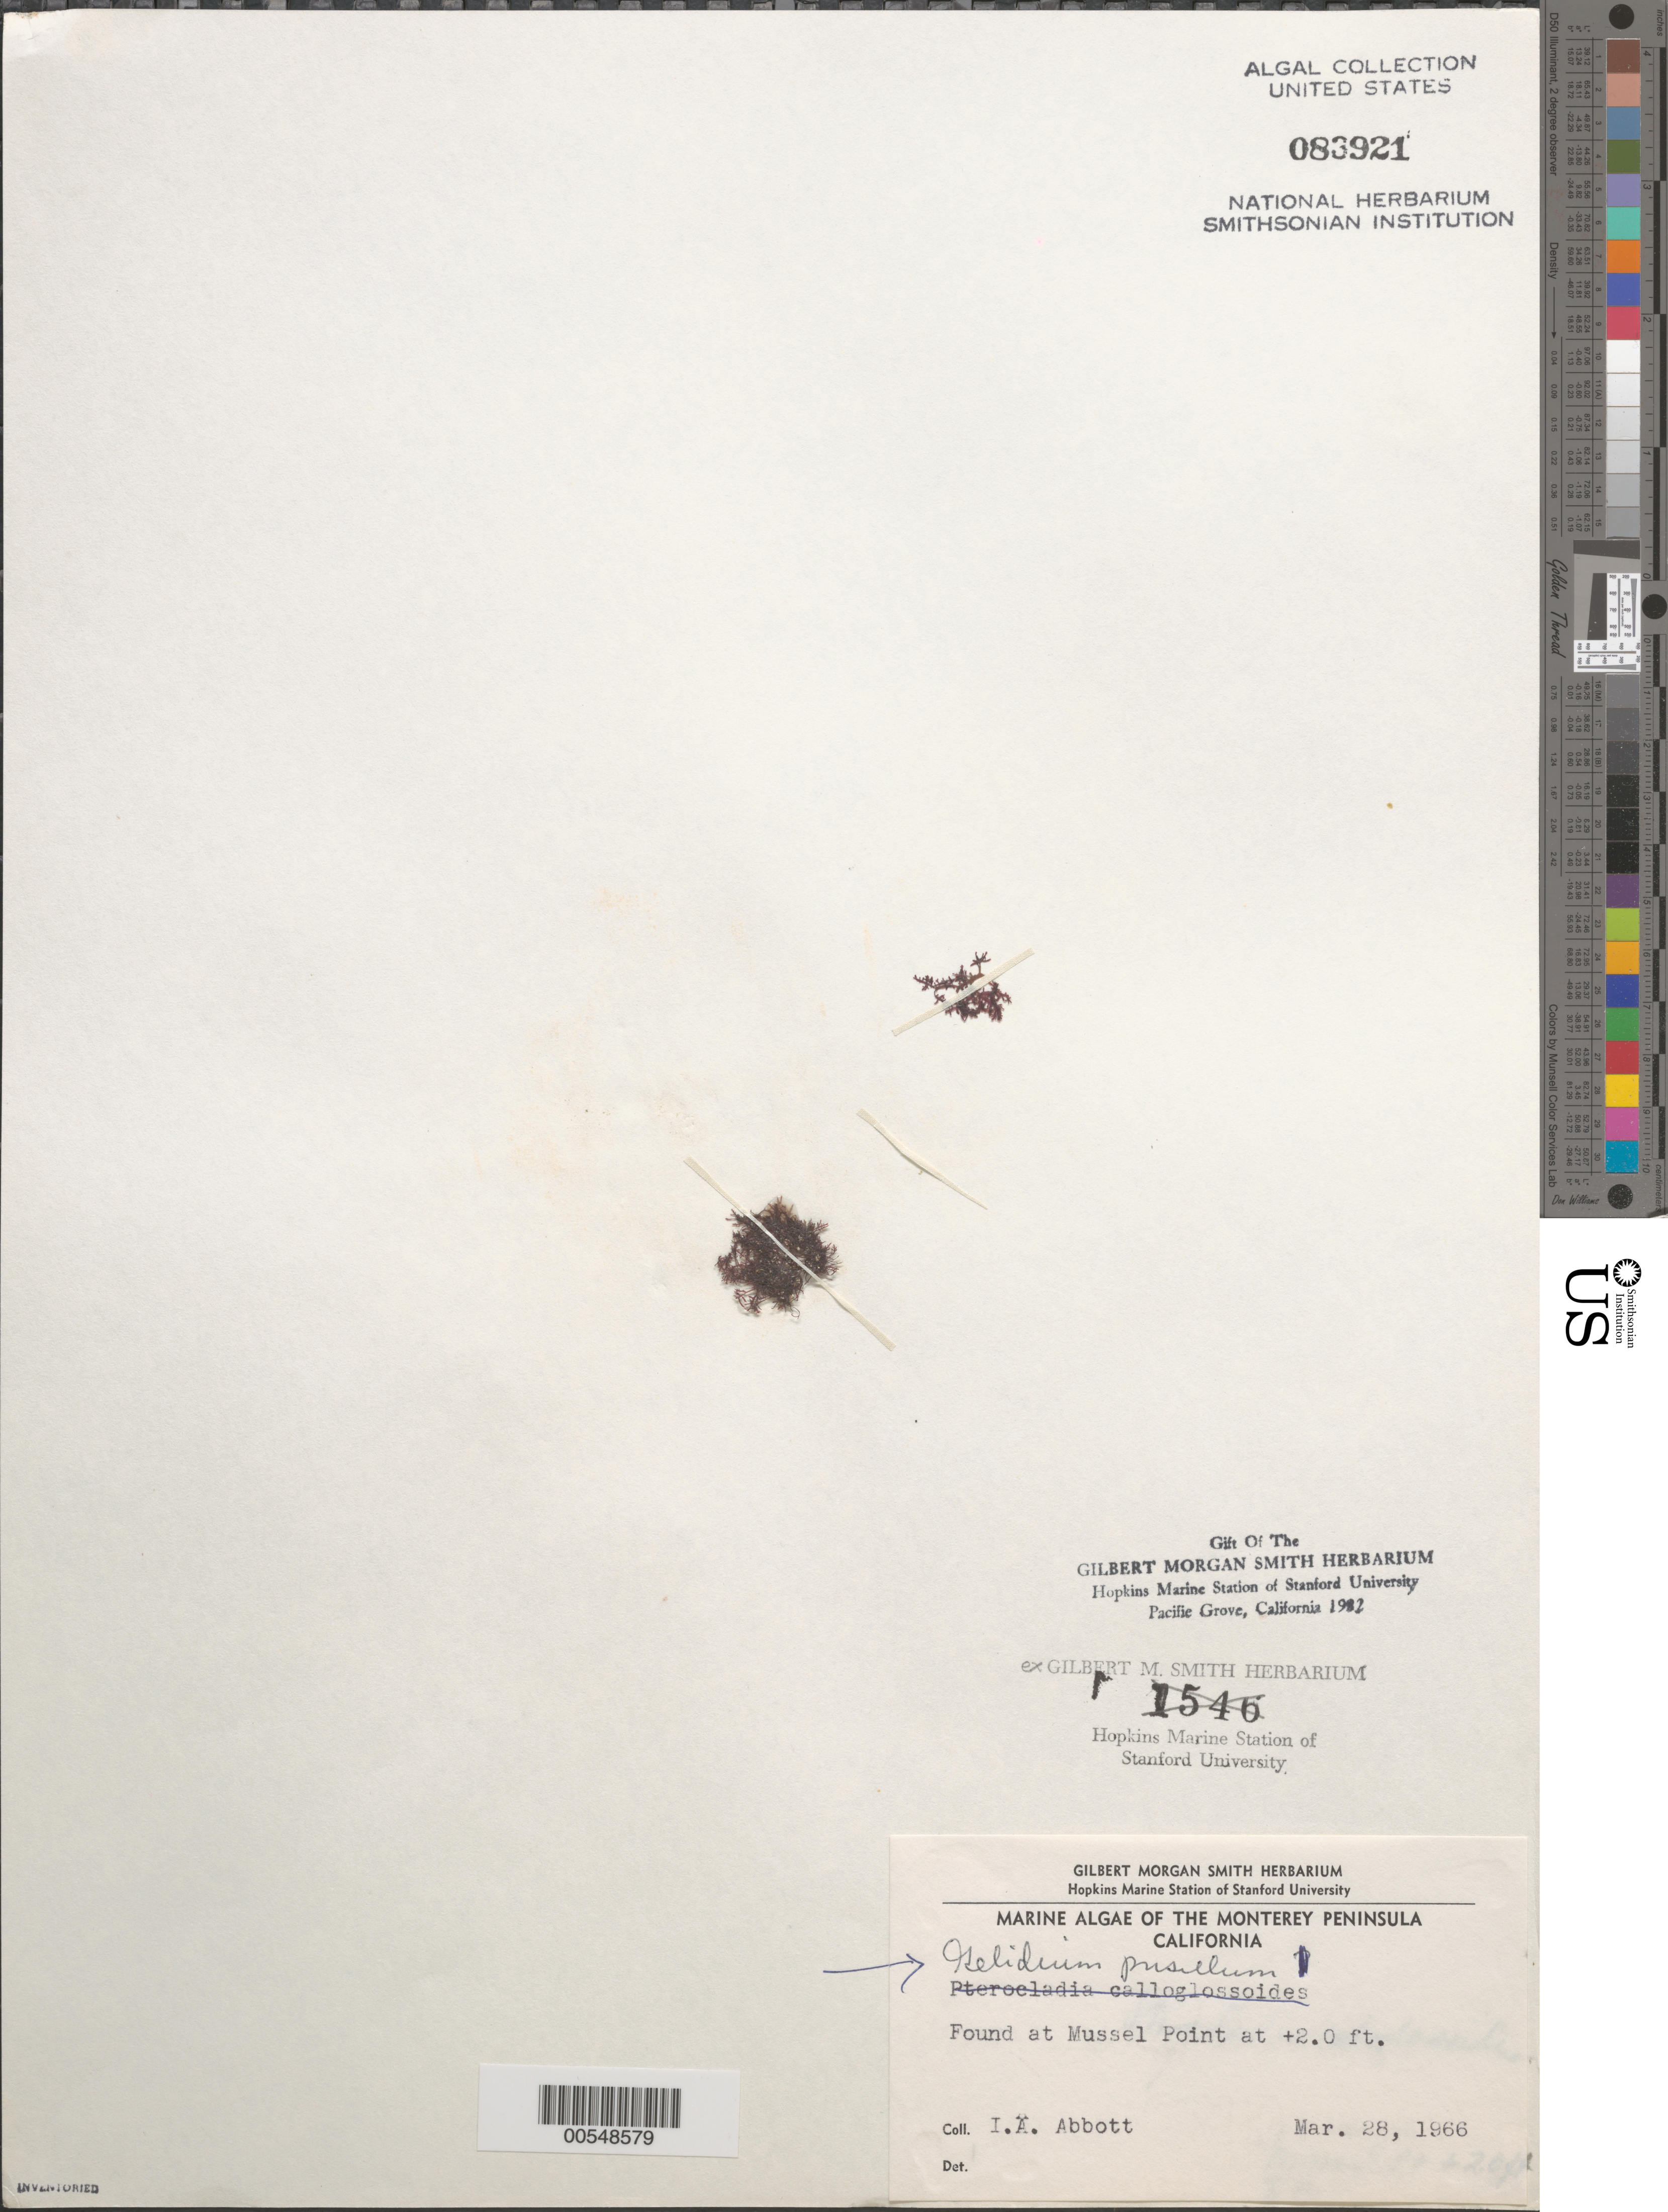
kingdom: Plantae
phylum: Rhodophyta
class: Florideophyceae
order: Gelidiales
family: Gelidiaceae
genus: Gelidium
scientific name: Gelidium pusillum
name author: (Stackh.) Le Jol.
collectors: I. A. Abbott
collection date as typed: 28 Mar 1966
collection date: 1966-03-28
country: United States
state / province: California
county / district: Monterey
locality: Mussel Point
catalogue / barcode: US 83921